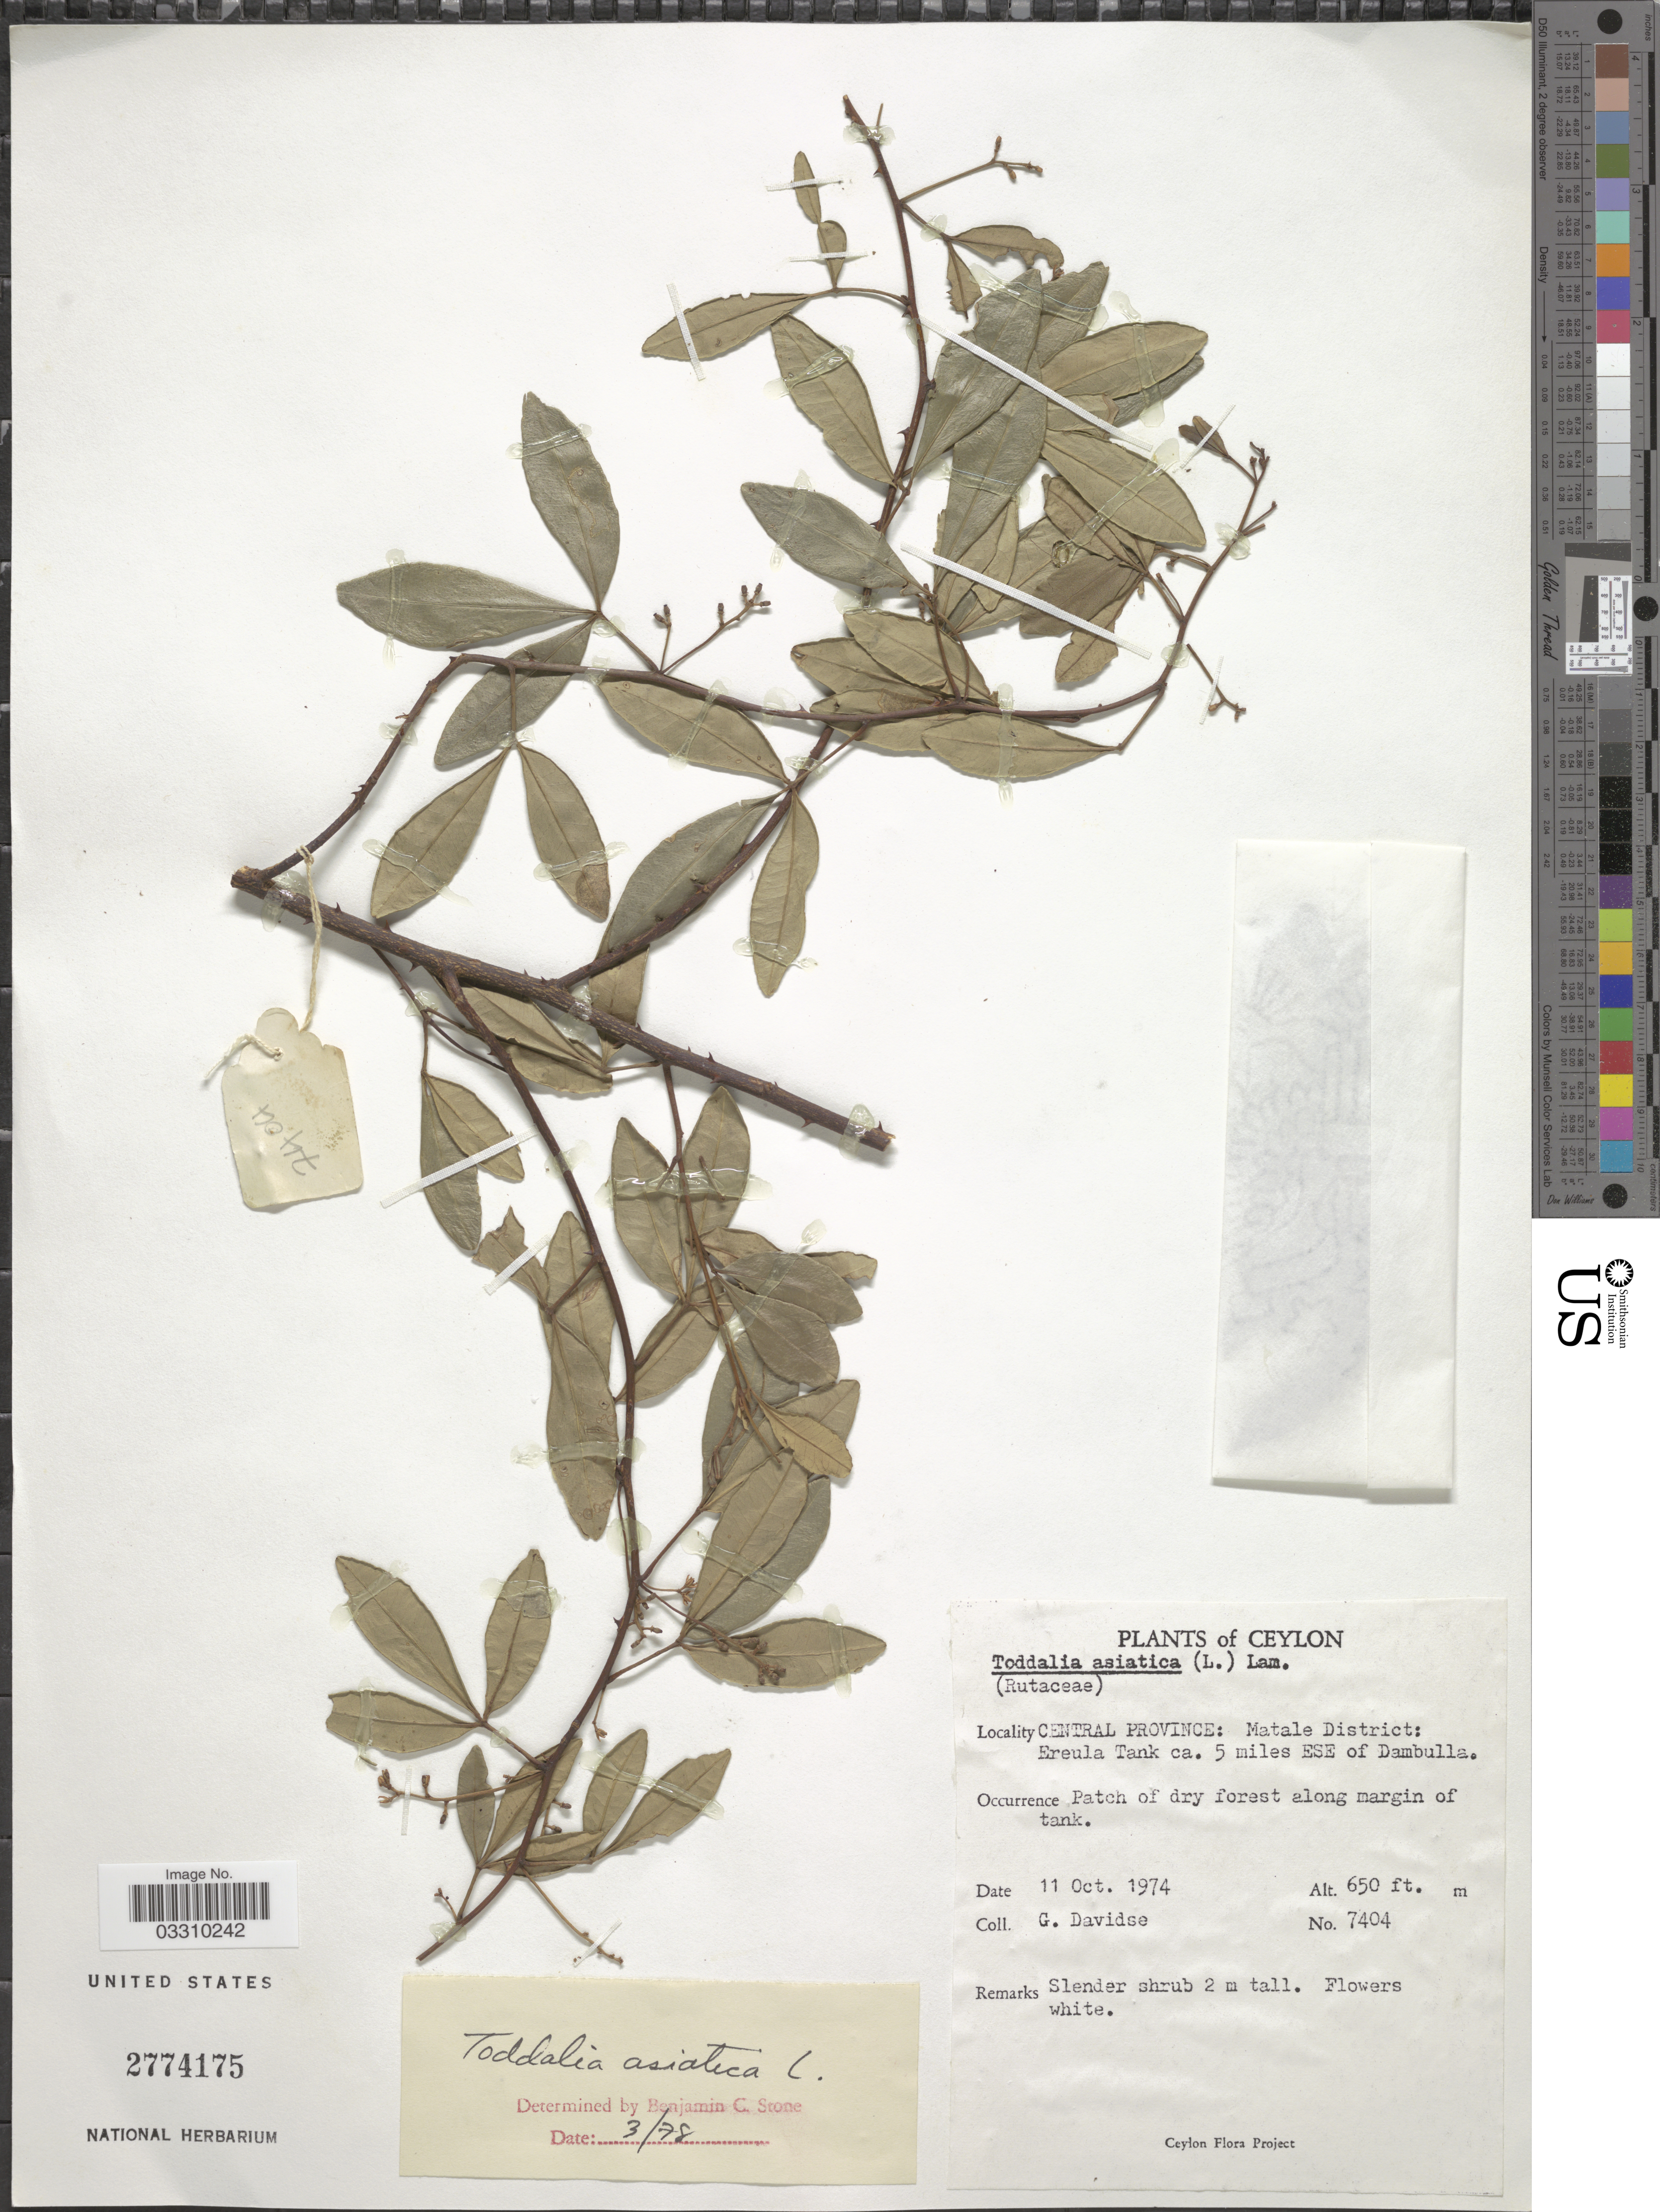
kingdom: Plantae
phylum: Tracheophyta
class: Magnoliopsida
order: Sapindales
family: Rutaceae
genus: Toddalia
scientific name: Toddalia asiatica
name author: (L.) Lam.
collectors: G. Davidse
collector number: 7404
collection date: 1974-10-11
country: Sri Lanka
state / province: Central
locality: Ceylon. Matale District: Ereula Tank ca. 5 miles ESE of Dambulla.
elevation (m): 198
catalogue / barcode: US 2774175